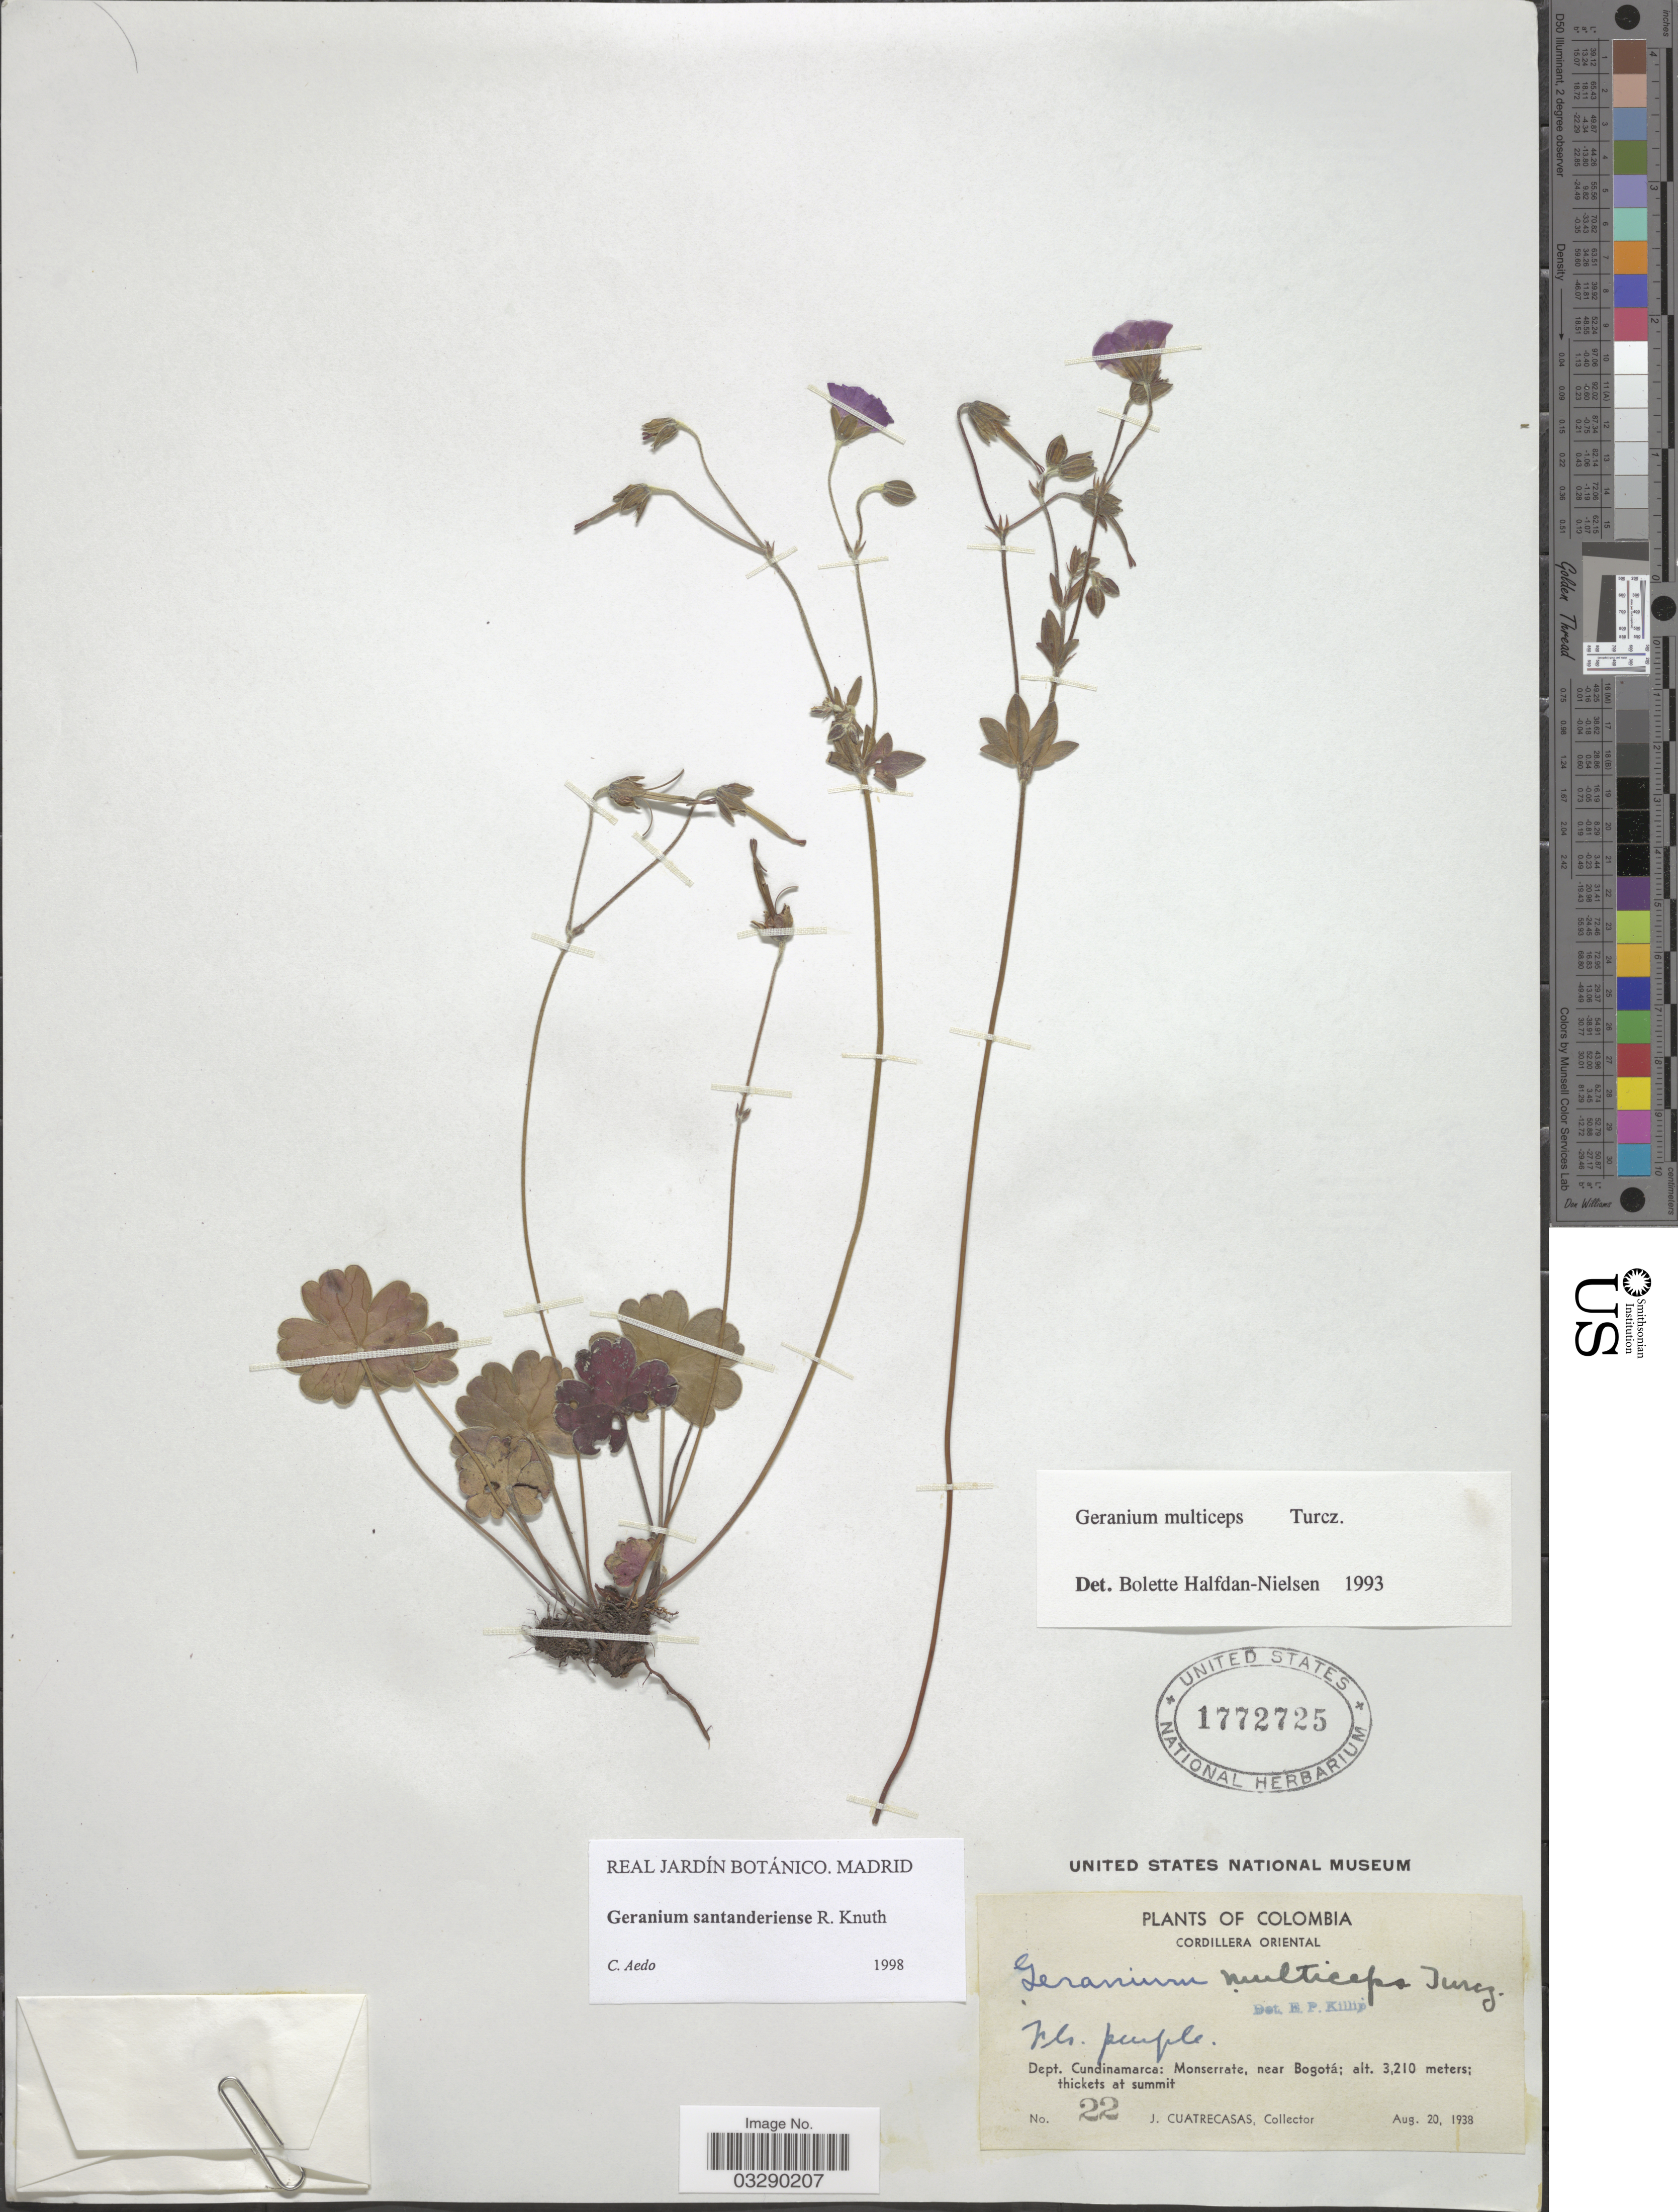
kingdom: Plantae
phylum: Tracheophyta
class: Magnoliopsida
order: Geraniales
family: Geraniaceae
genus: Geranium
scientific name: Geranium santanderiense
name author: R. Knuth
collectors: J. Cuatrecasas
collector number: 22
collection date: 1938-08-20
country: Colombia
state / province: Cundinamarca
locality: Cordillera Oriental. Dept. Cundinamarca: Monserrate, near Bogotá; thickets at summit.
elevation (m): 3210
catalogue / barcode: US 1772725